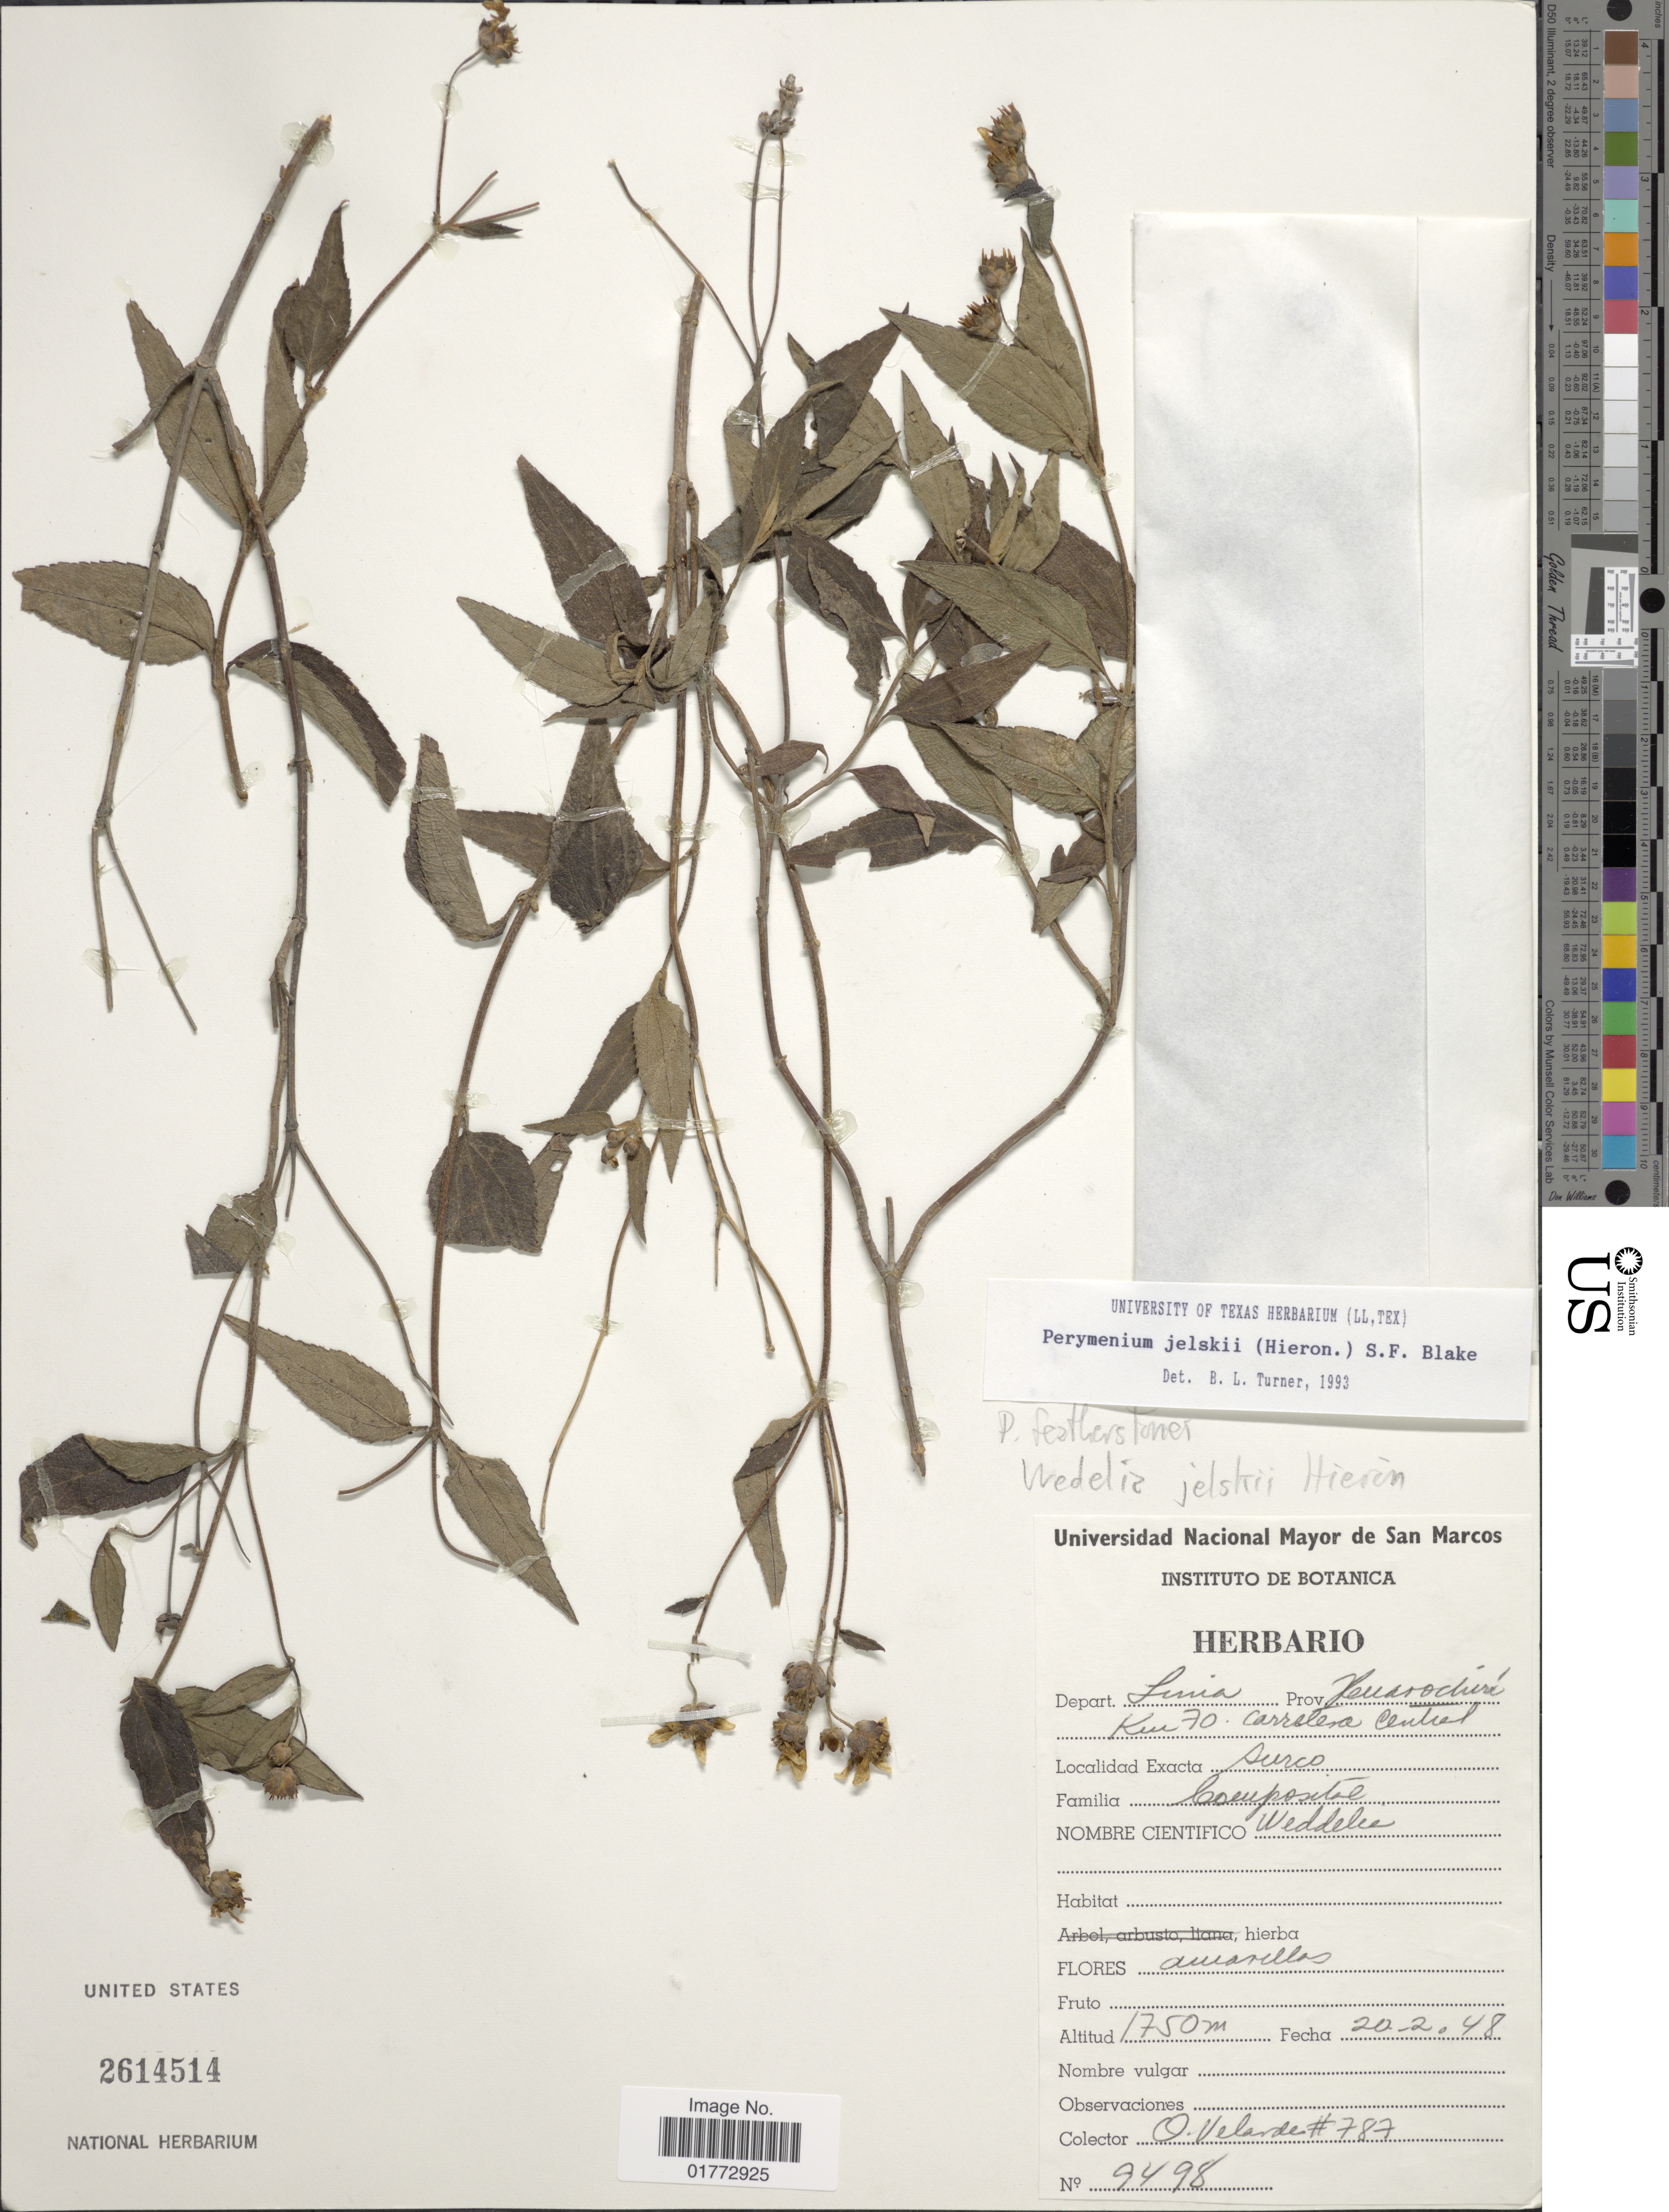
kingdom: Plantae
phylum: Tracheophyta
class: Magnoliopsida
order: Asterales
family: Asteraceae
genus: Perymenium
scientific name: Perymenium jelskii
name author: (Hieron.) S.F. Blake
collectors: O. Nuñez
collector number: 9498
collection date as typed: Transcribed d/m/y: 20/2/48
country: Peru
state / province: Lima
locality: Km. 70, Carretera Central, Surco, Prov. Huarochirí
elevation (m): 1750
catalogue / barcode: US 2614514